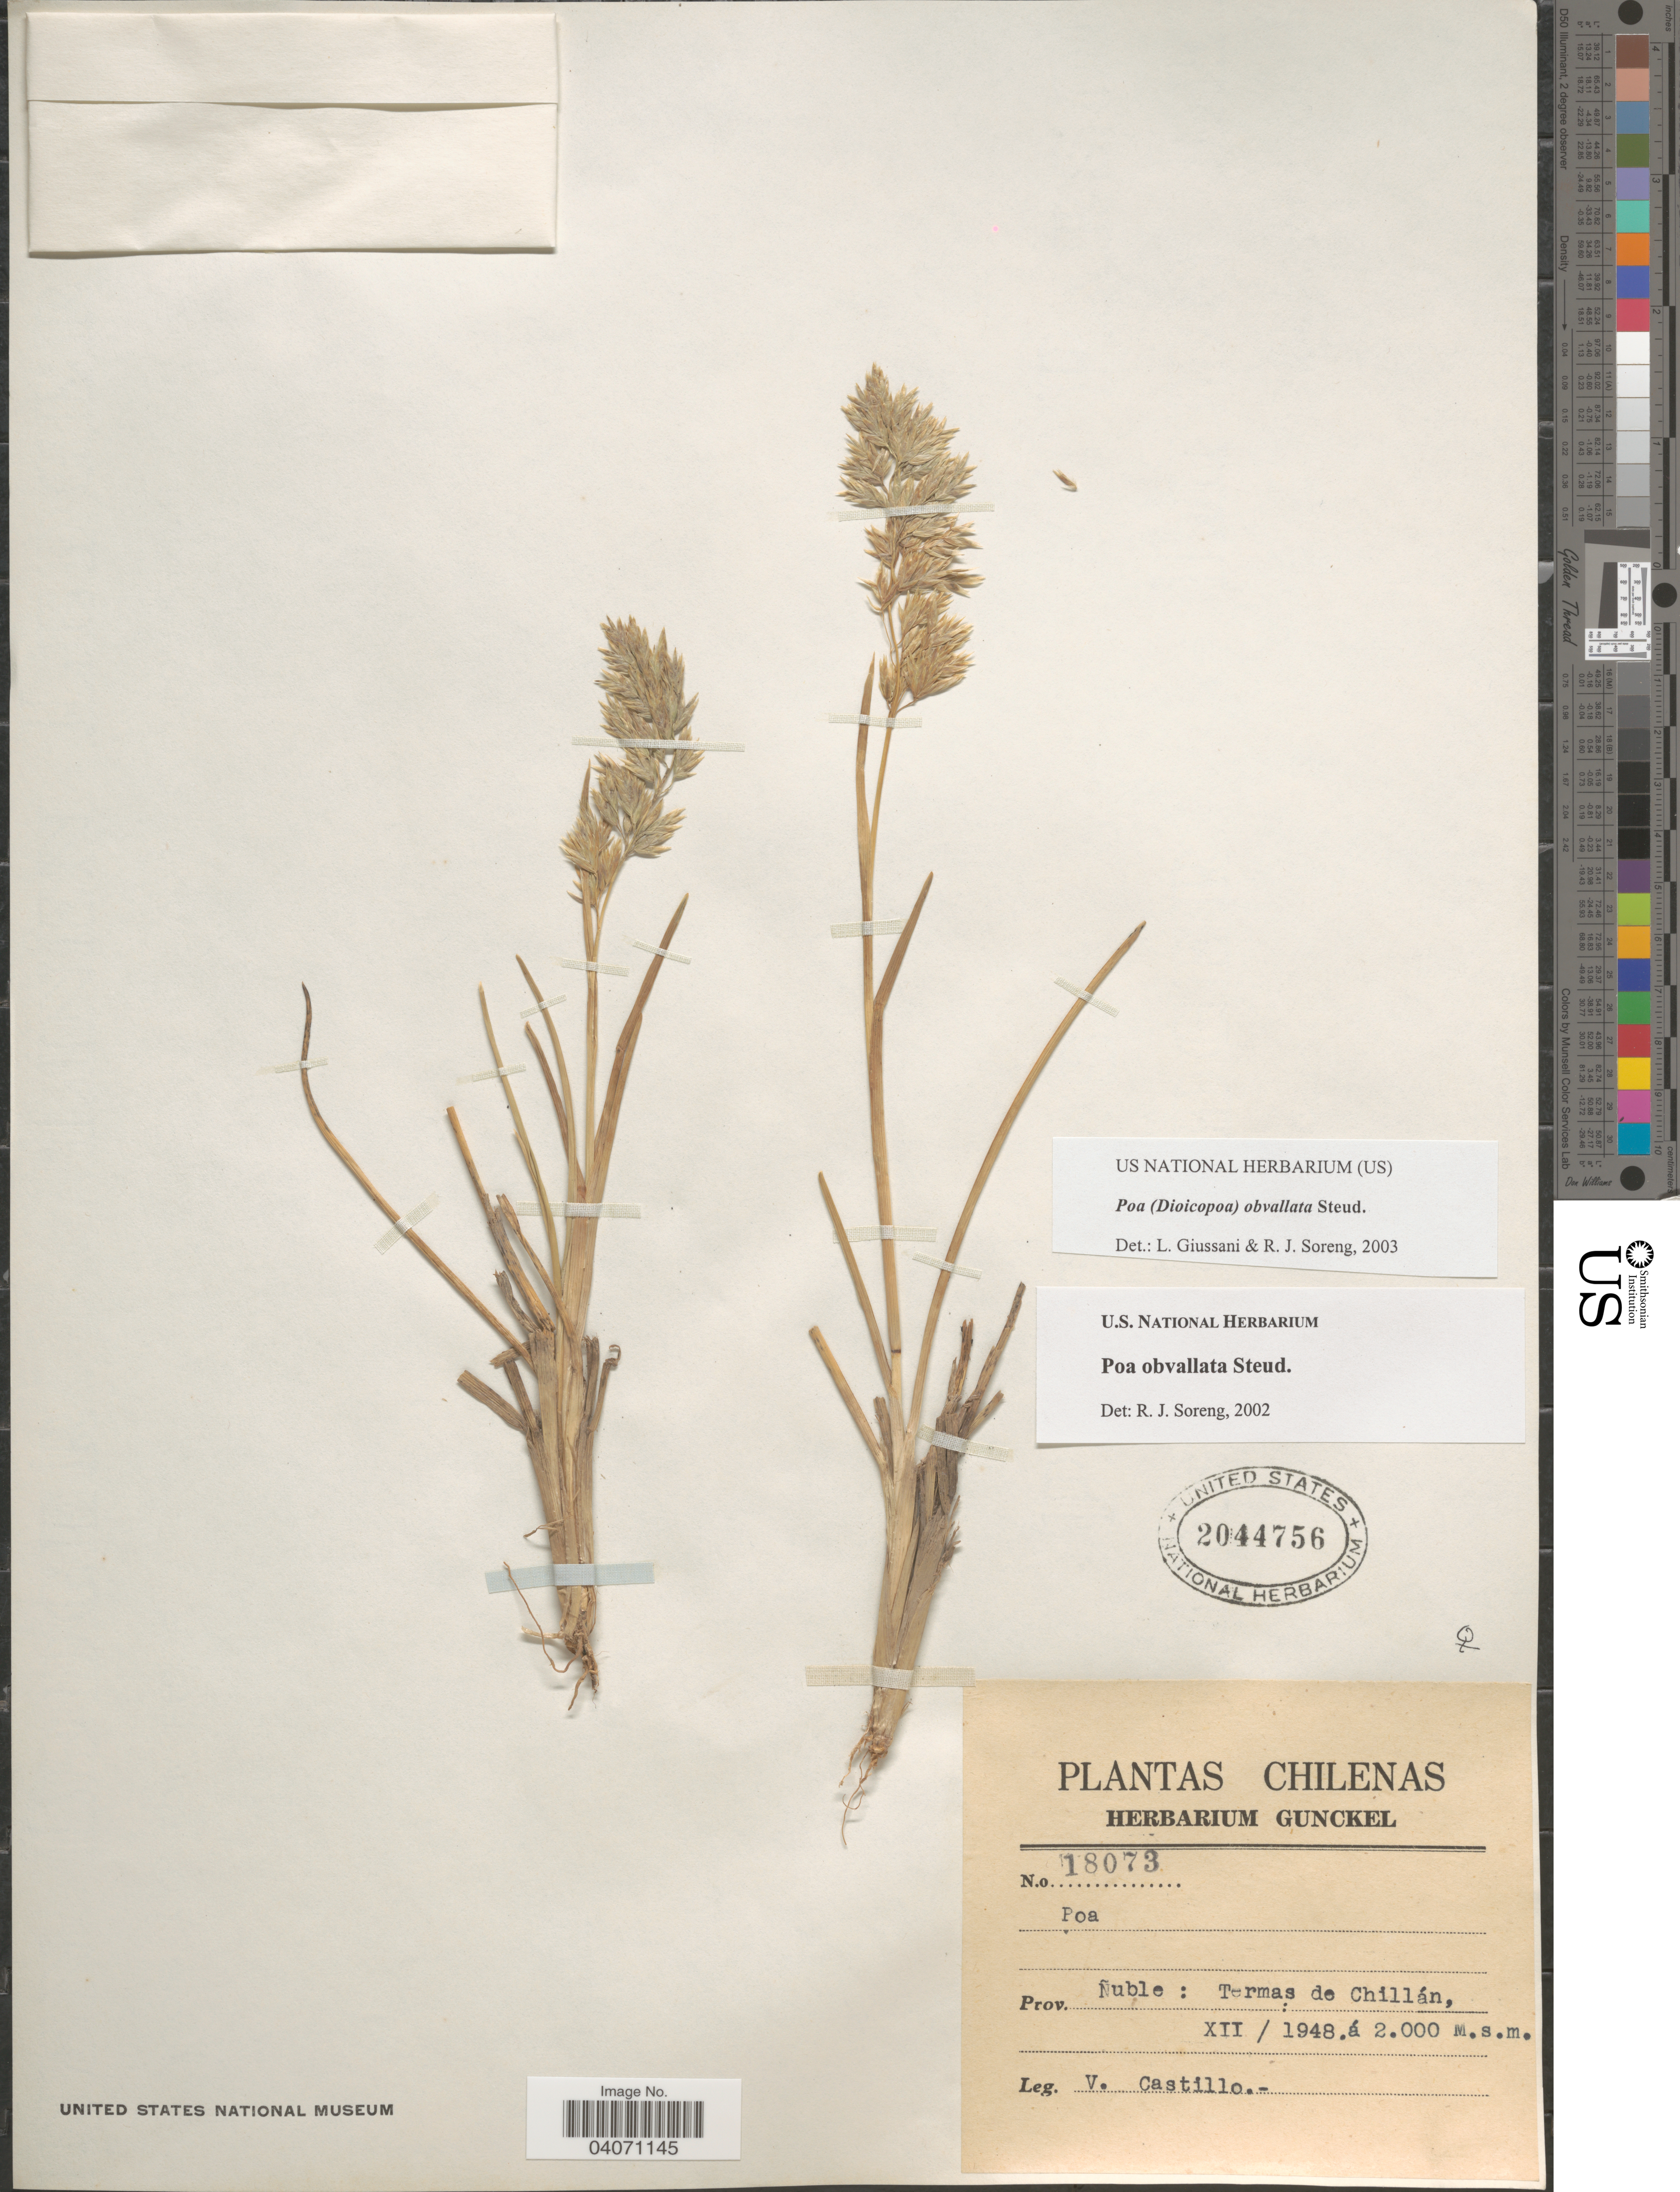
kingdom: Plantae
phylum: Tracheophyta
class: Liliopsida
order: Poales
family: Poaceae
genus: Poa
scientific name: Poa obvallata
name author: Steud.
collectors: V. Castillo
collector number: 18073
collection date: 1948-12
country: Chile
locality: Prov. Ñuble: Termas de Chillán.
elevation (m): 2000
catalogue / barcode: US 2044756